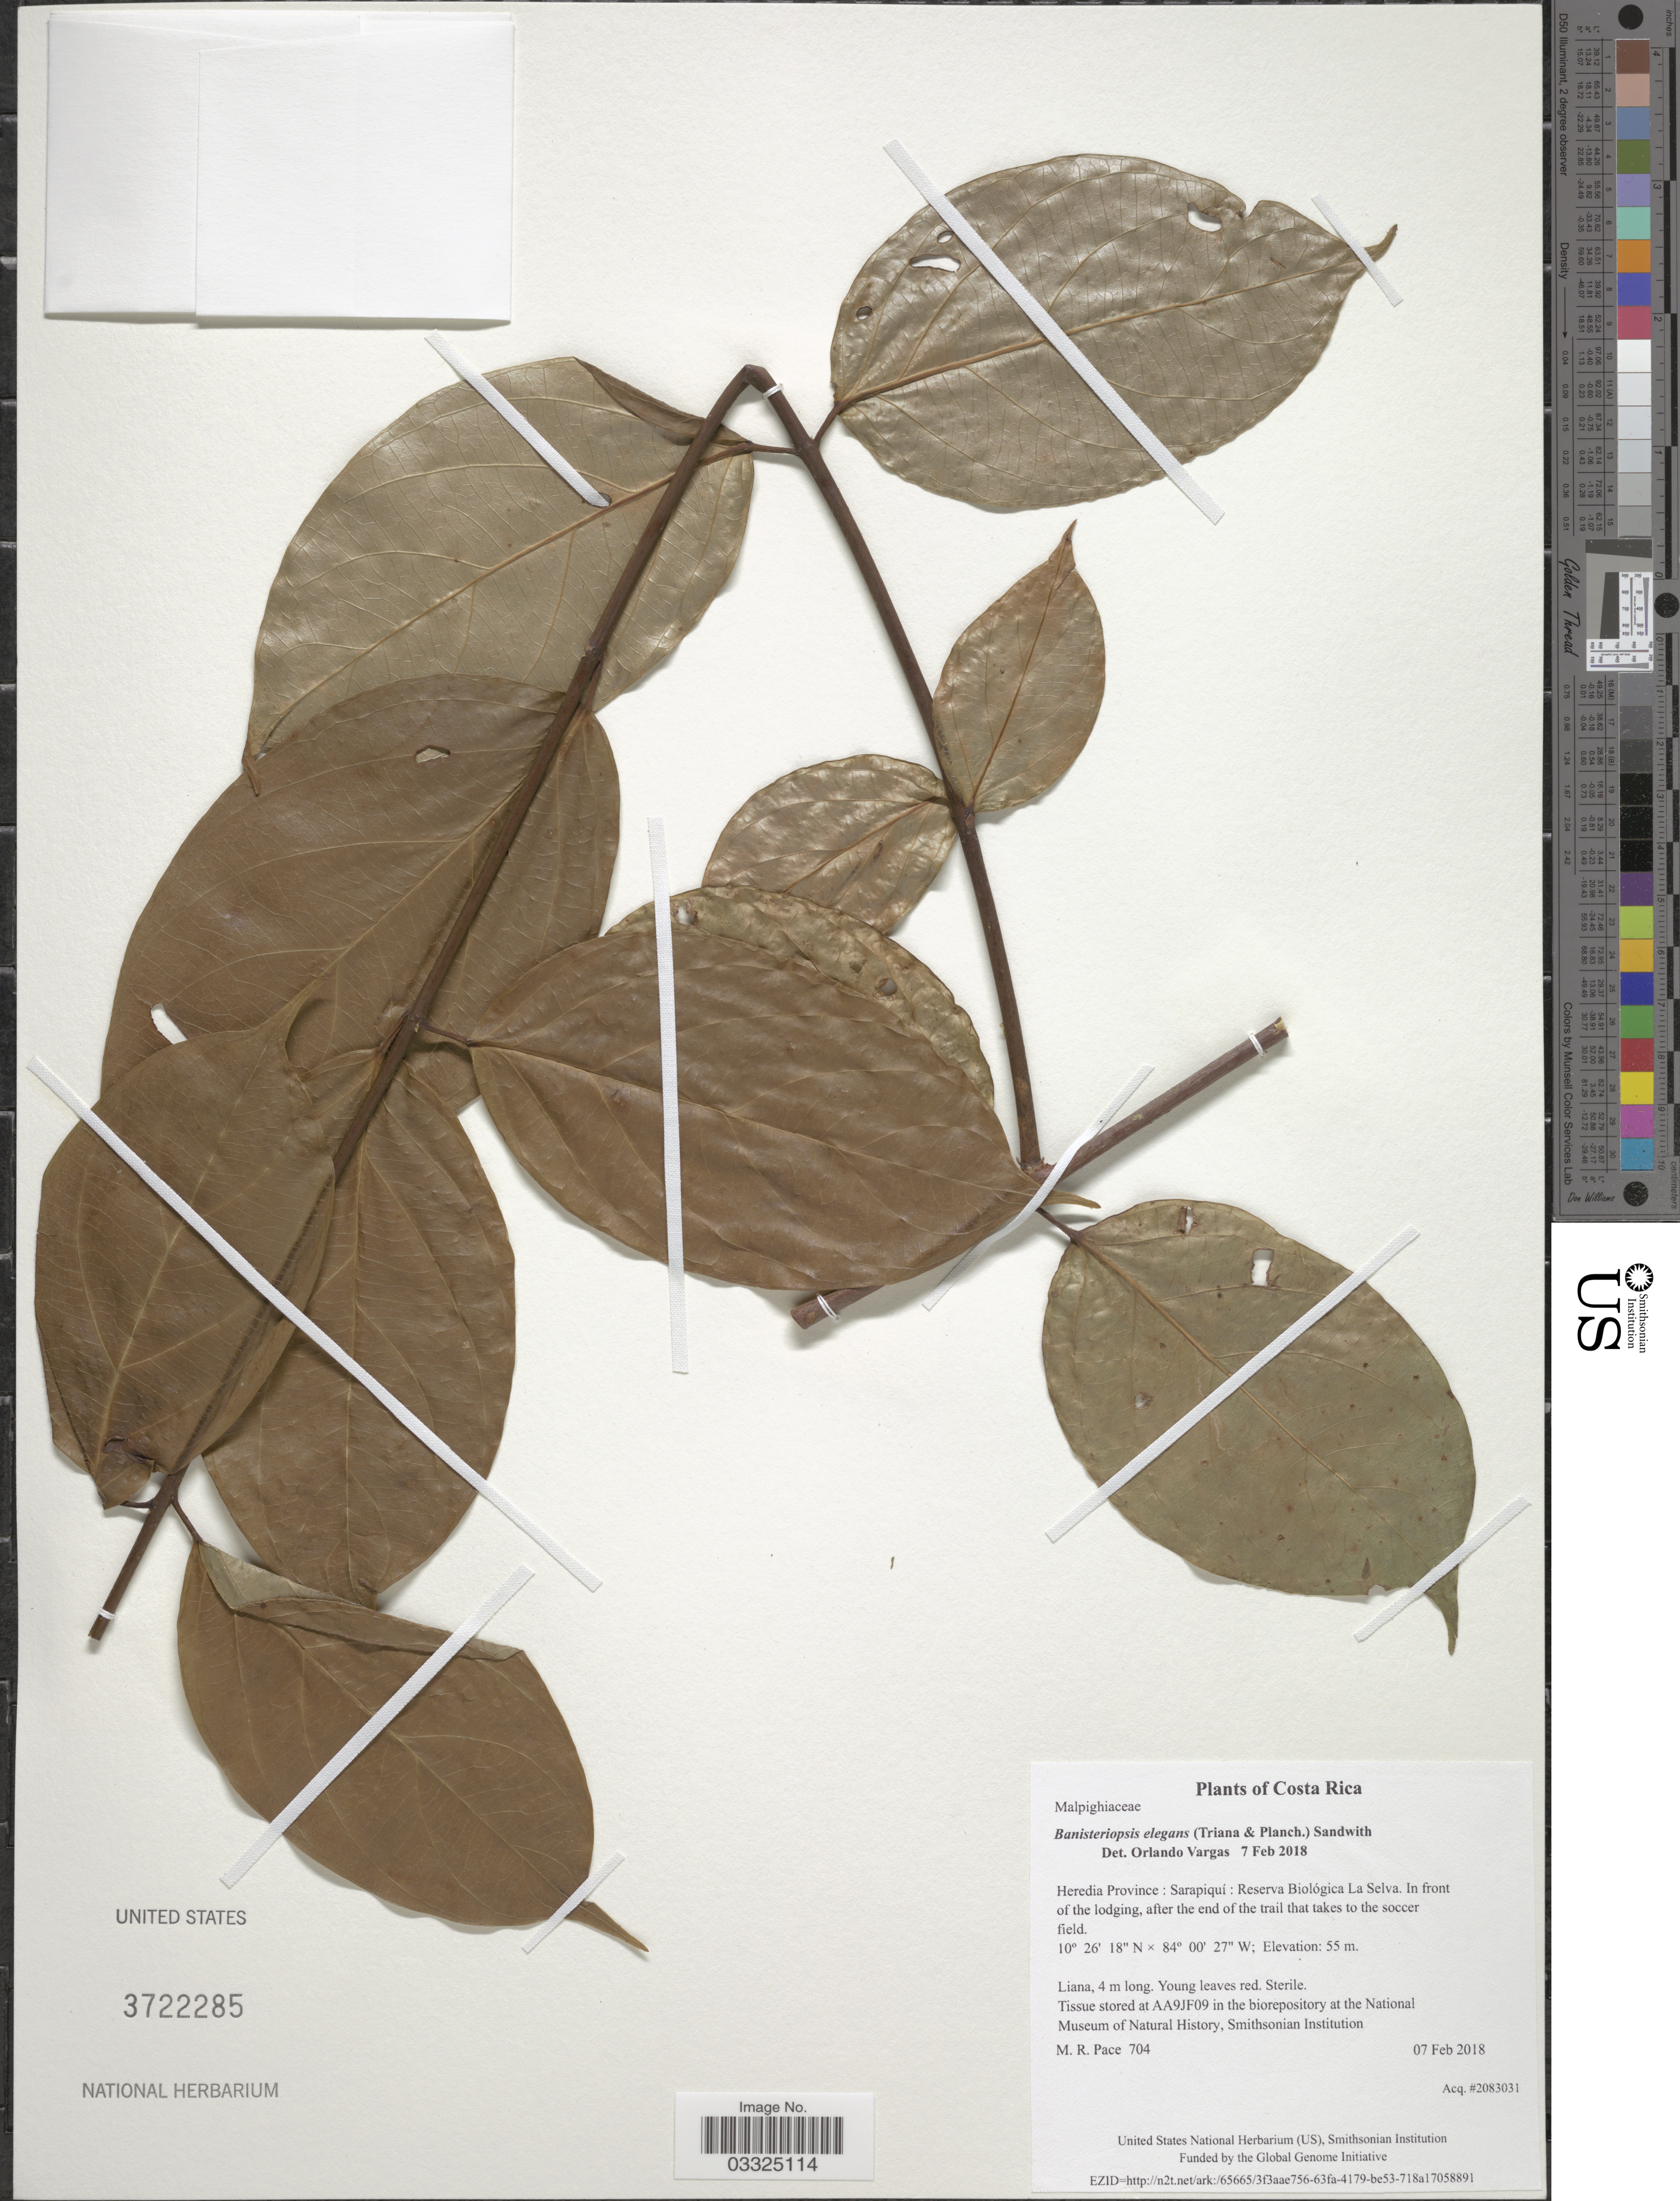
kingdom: Plantae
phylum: Tracheophyta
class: Magnoliopsida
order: Malpighiales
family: Malpighiaceae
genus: Banisteriopsis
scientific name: Banisteriopsis elegans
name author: (Triana & Planch.) Sandwith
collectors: M. R. Pace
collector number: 704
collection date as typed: Transcribed d/m/y: 7/2/2018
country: Costa Rica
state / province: Heredia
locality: Sarapiquí: Reserva Biológica La Selva. In front of the lodging, after the end of the trail that takes to the soccer field.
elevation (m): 55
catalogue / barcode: US 3722285